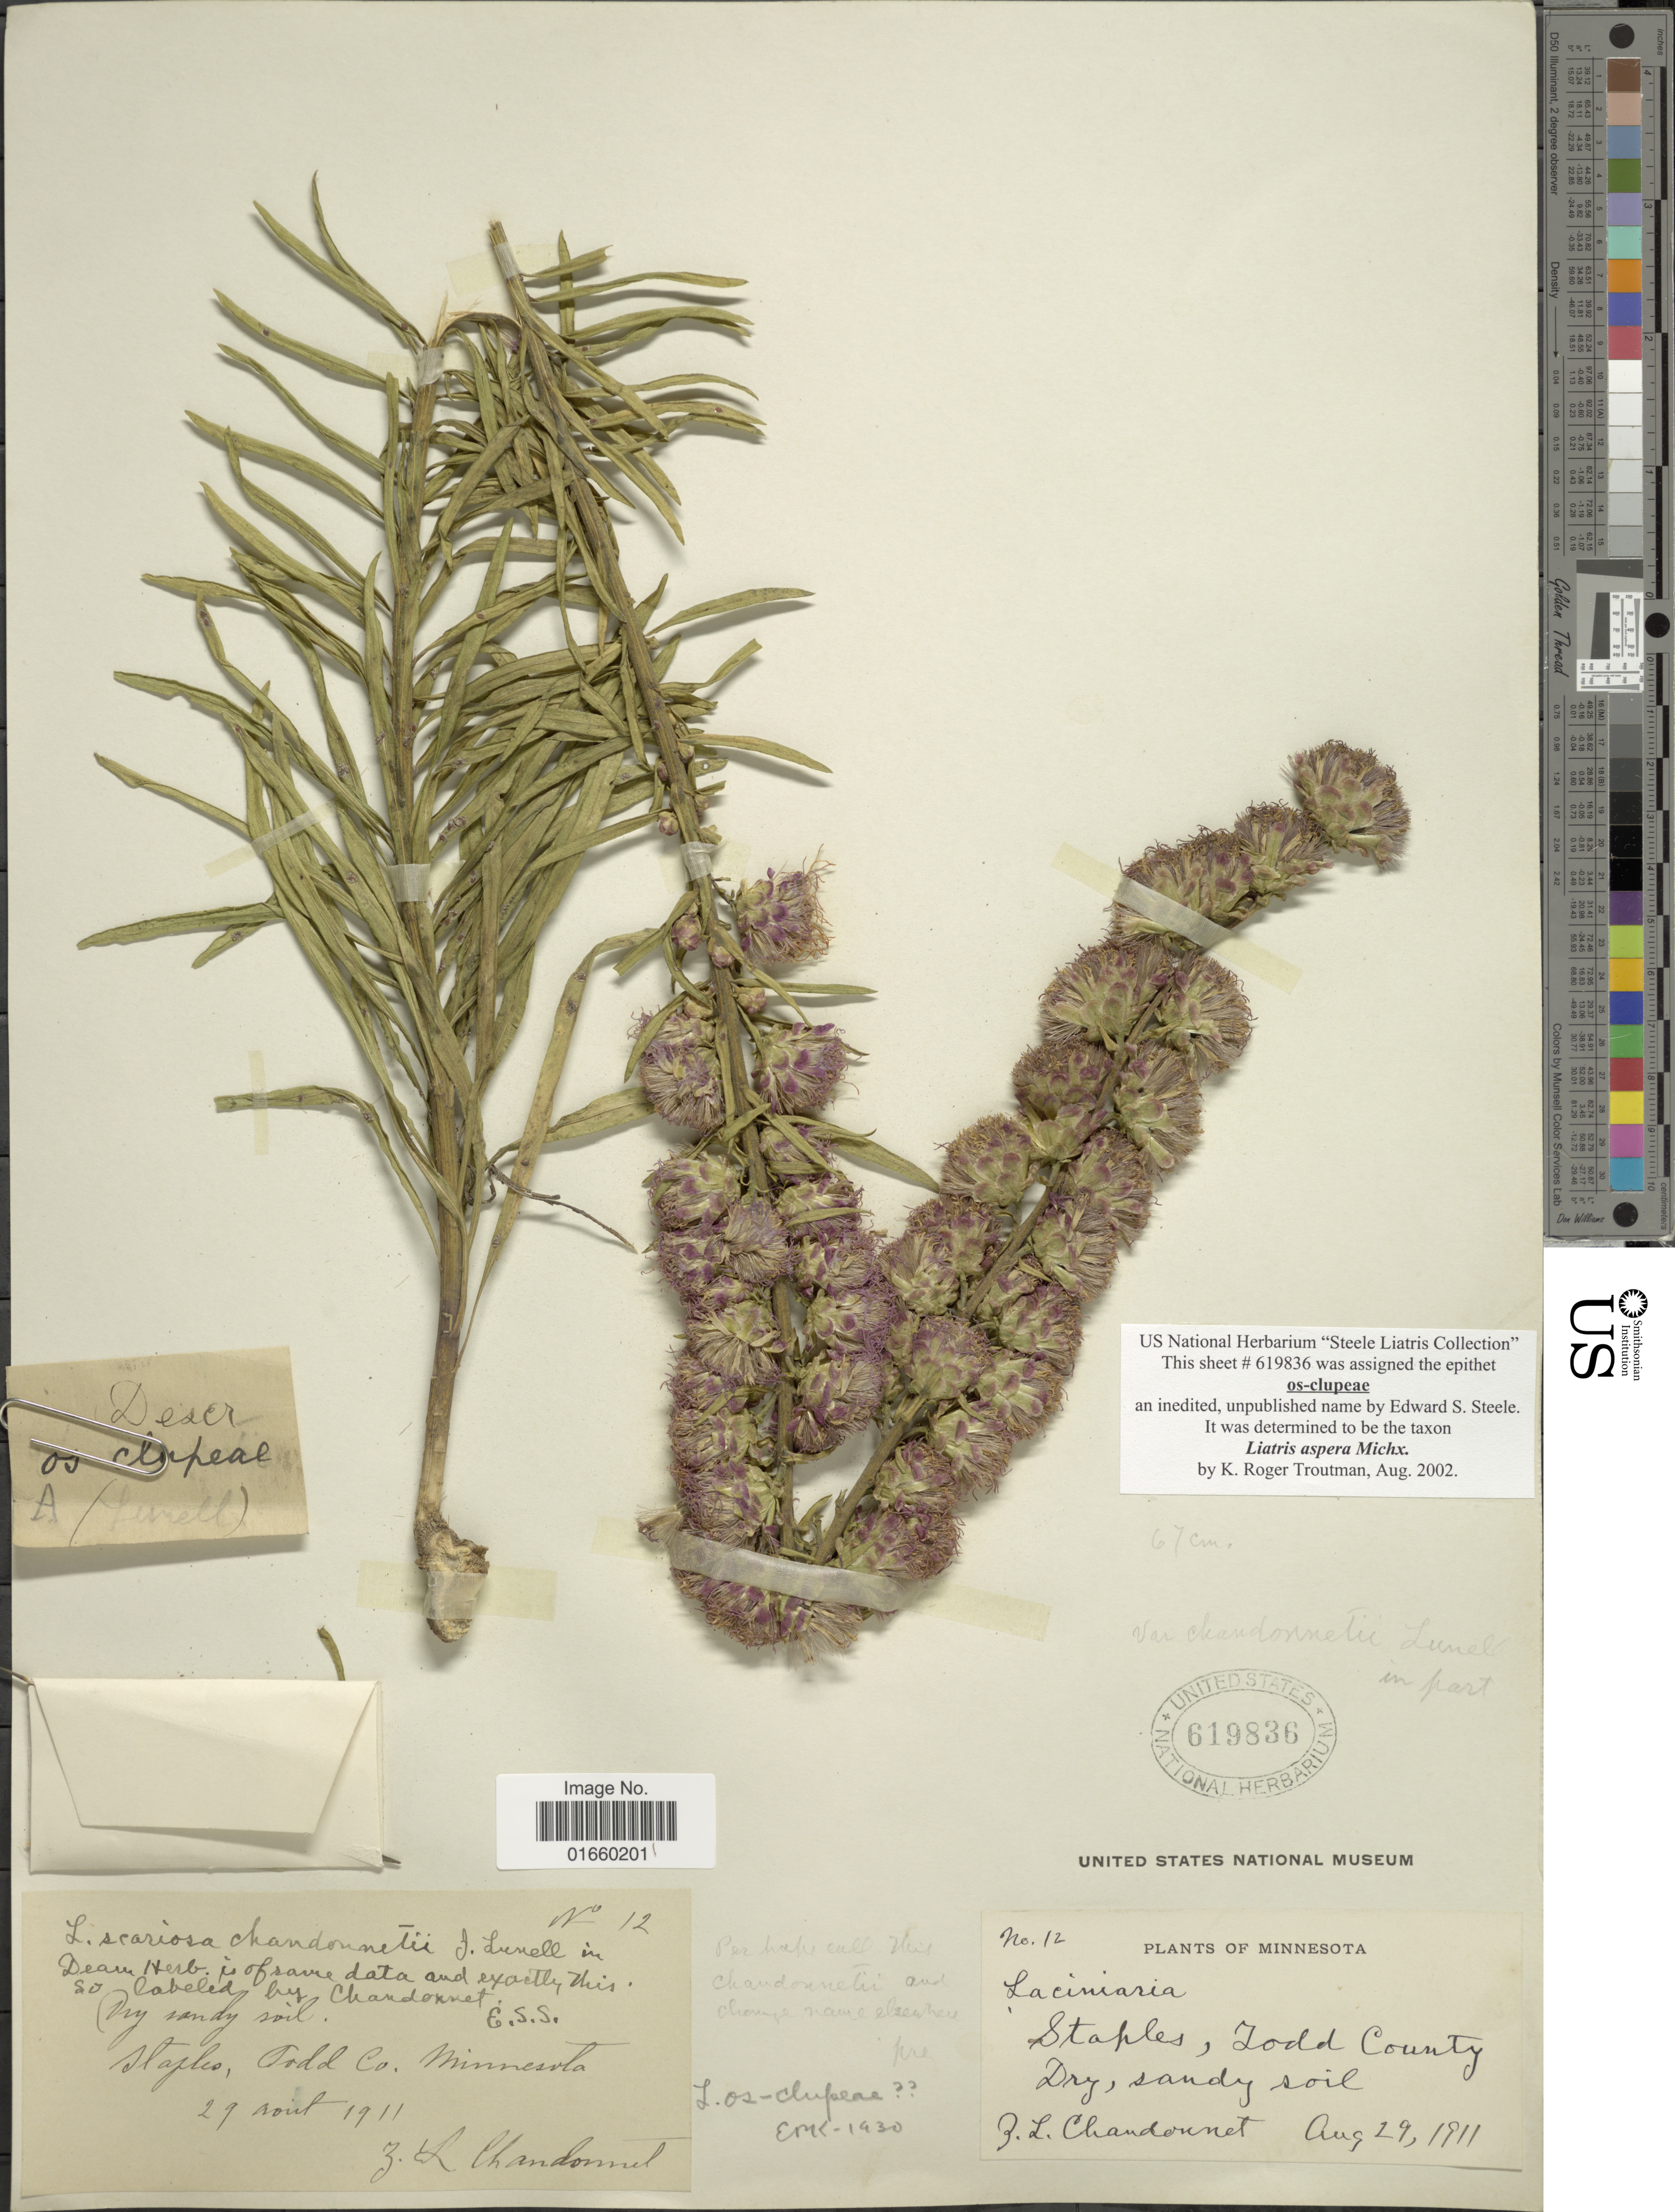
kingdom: Plantae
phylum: Tracheophyta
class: Magnoliopsida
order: Asterales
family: Asteraceae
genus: Liatris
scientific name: Liatris aspera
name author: Michx.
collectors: Z. Chandonnet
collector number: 12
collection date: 1911-08-29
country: United States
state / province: Minnesota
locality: Staples, Todd County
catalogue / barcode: US 619836